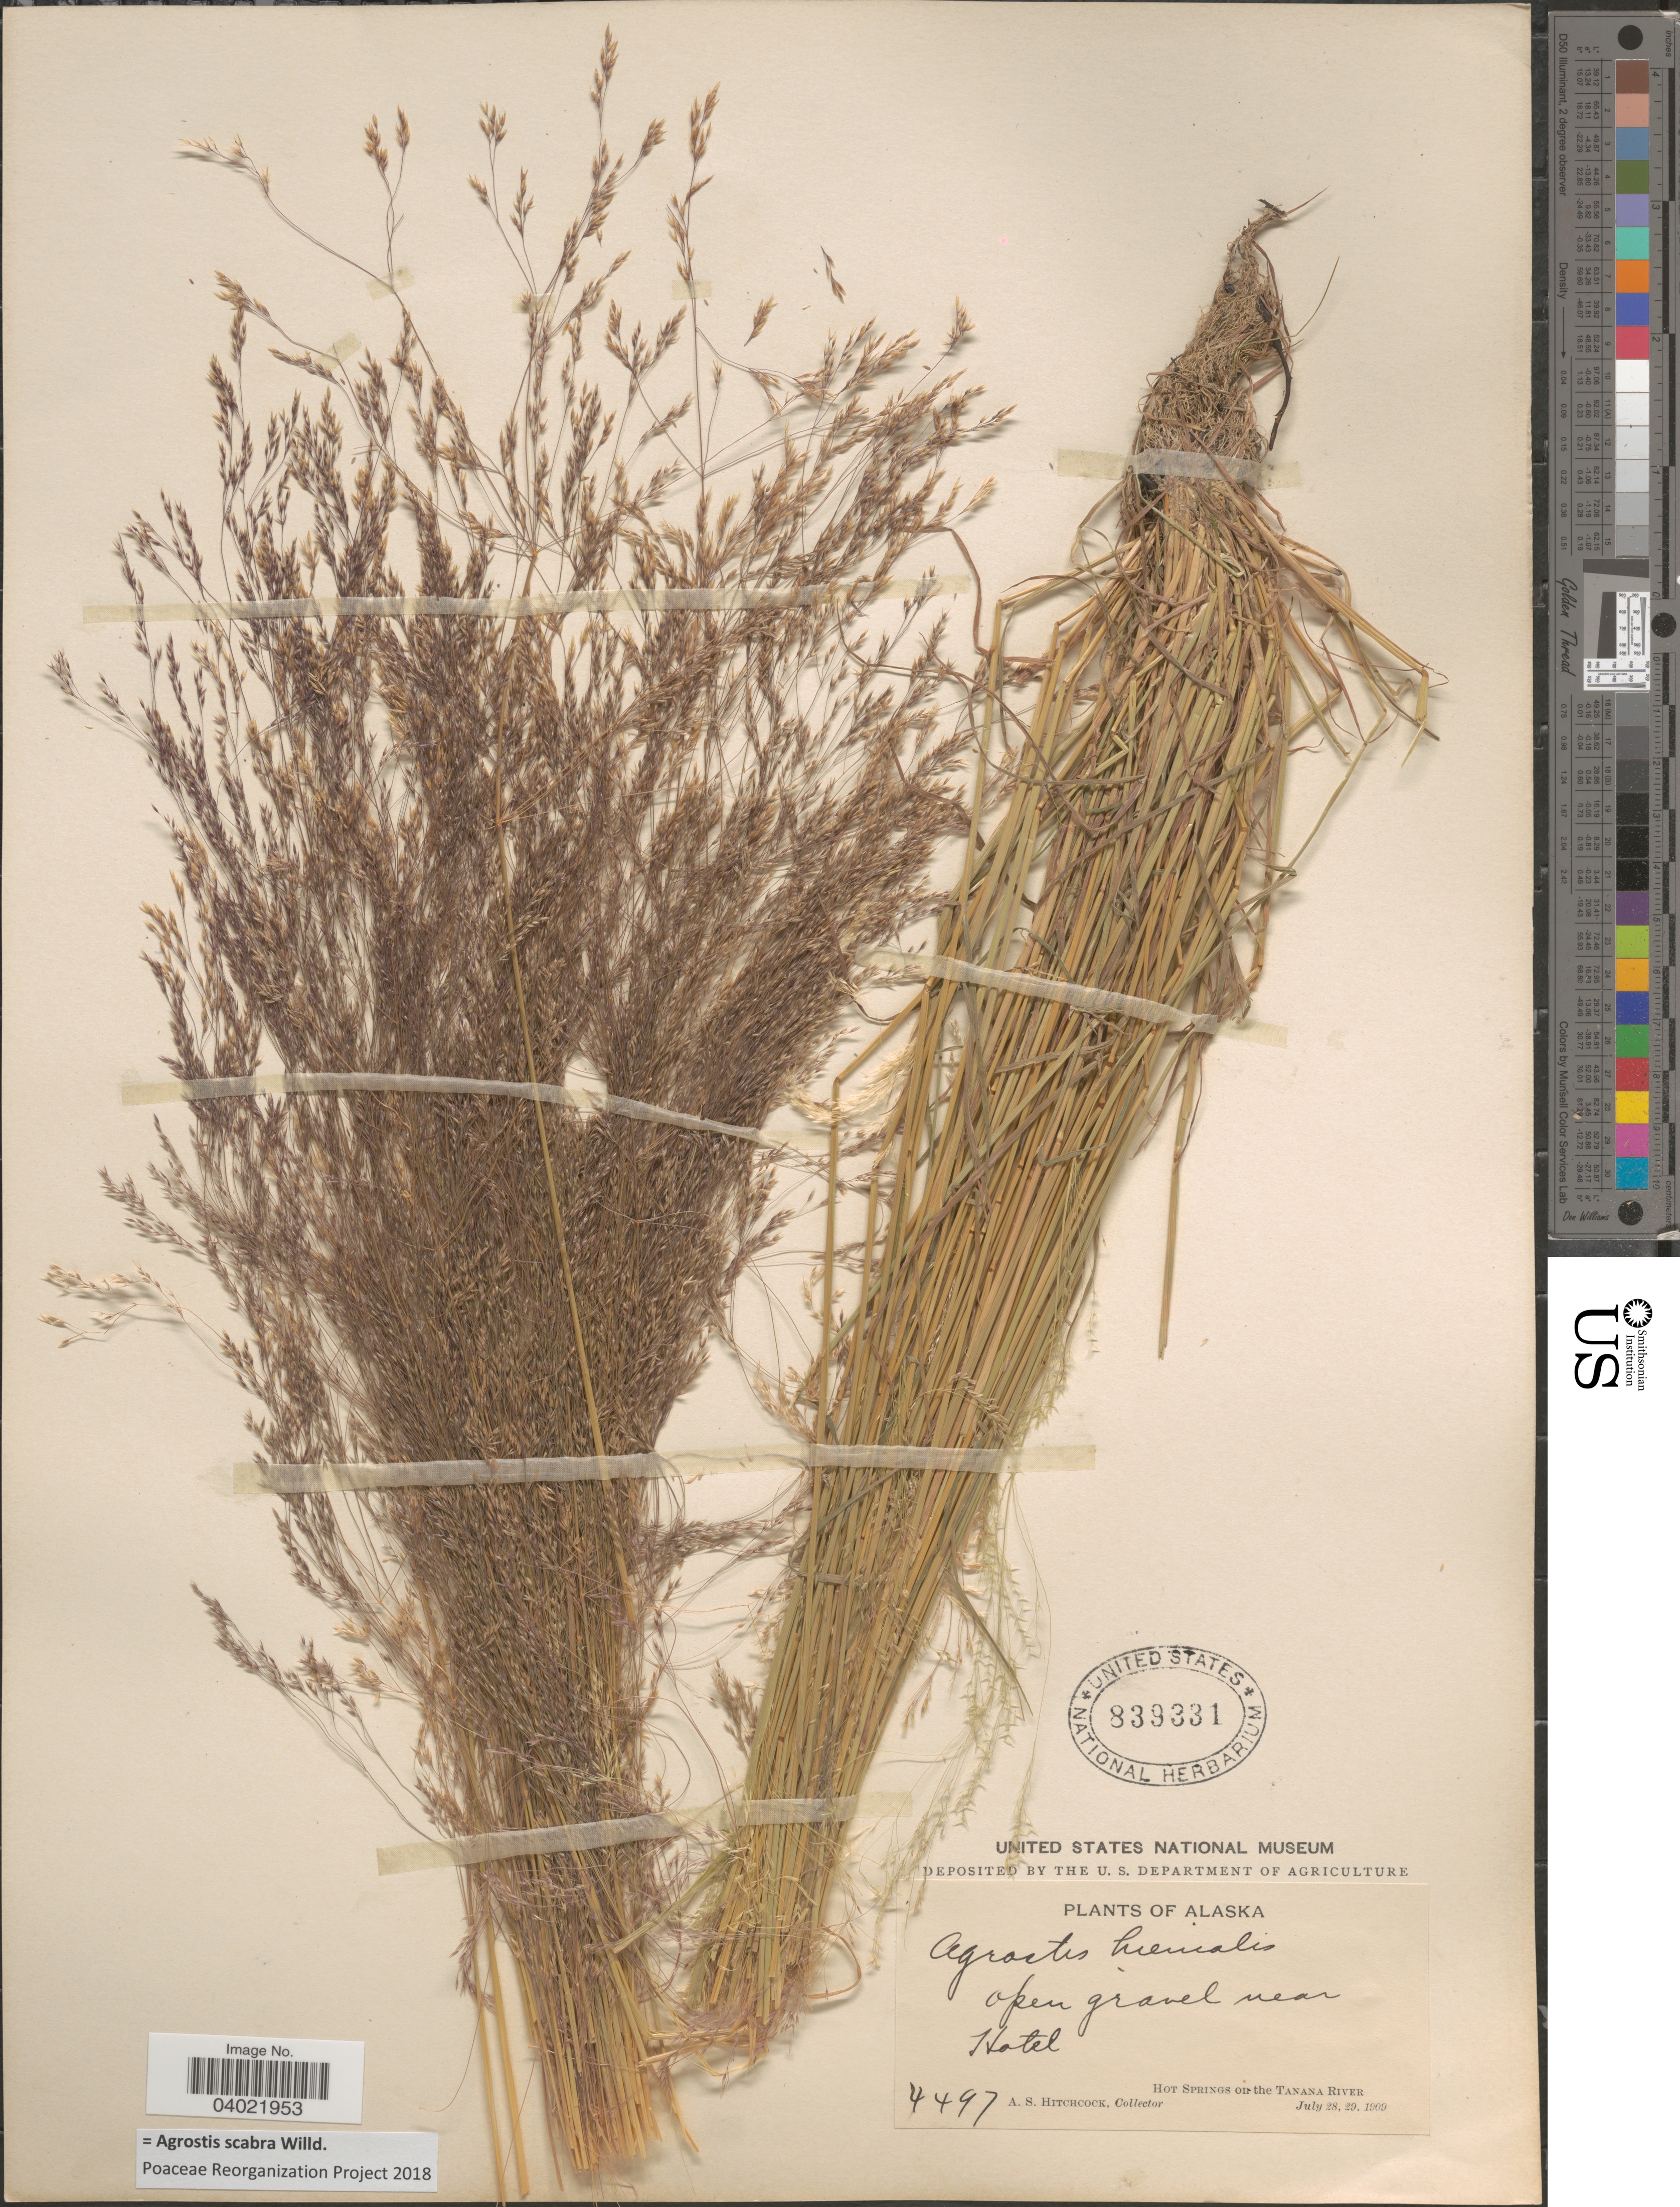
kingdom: Plantae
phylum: Tracheophyta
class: Liliopsida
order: Poales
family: Poaceae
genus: Agrostis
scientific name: Agrostis scabra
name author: Willd.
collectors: A. S. Hitchcock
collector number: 4497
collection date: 1909-07-28/1909-07-29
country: United States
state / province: Alaska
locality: Near Hotel. Hot Springs on the Tanana River.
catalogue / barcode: US 839331